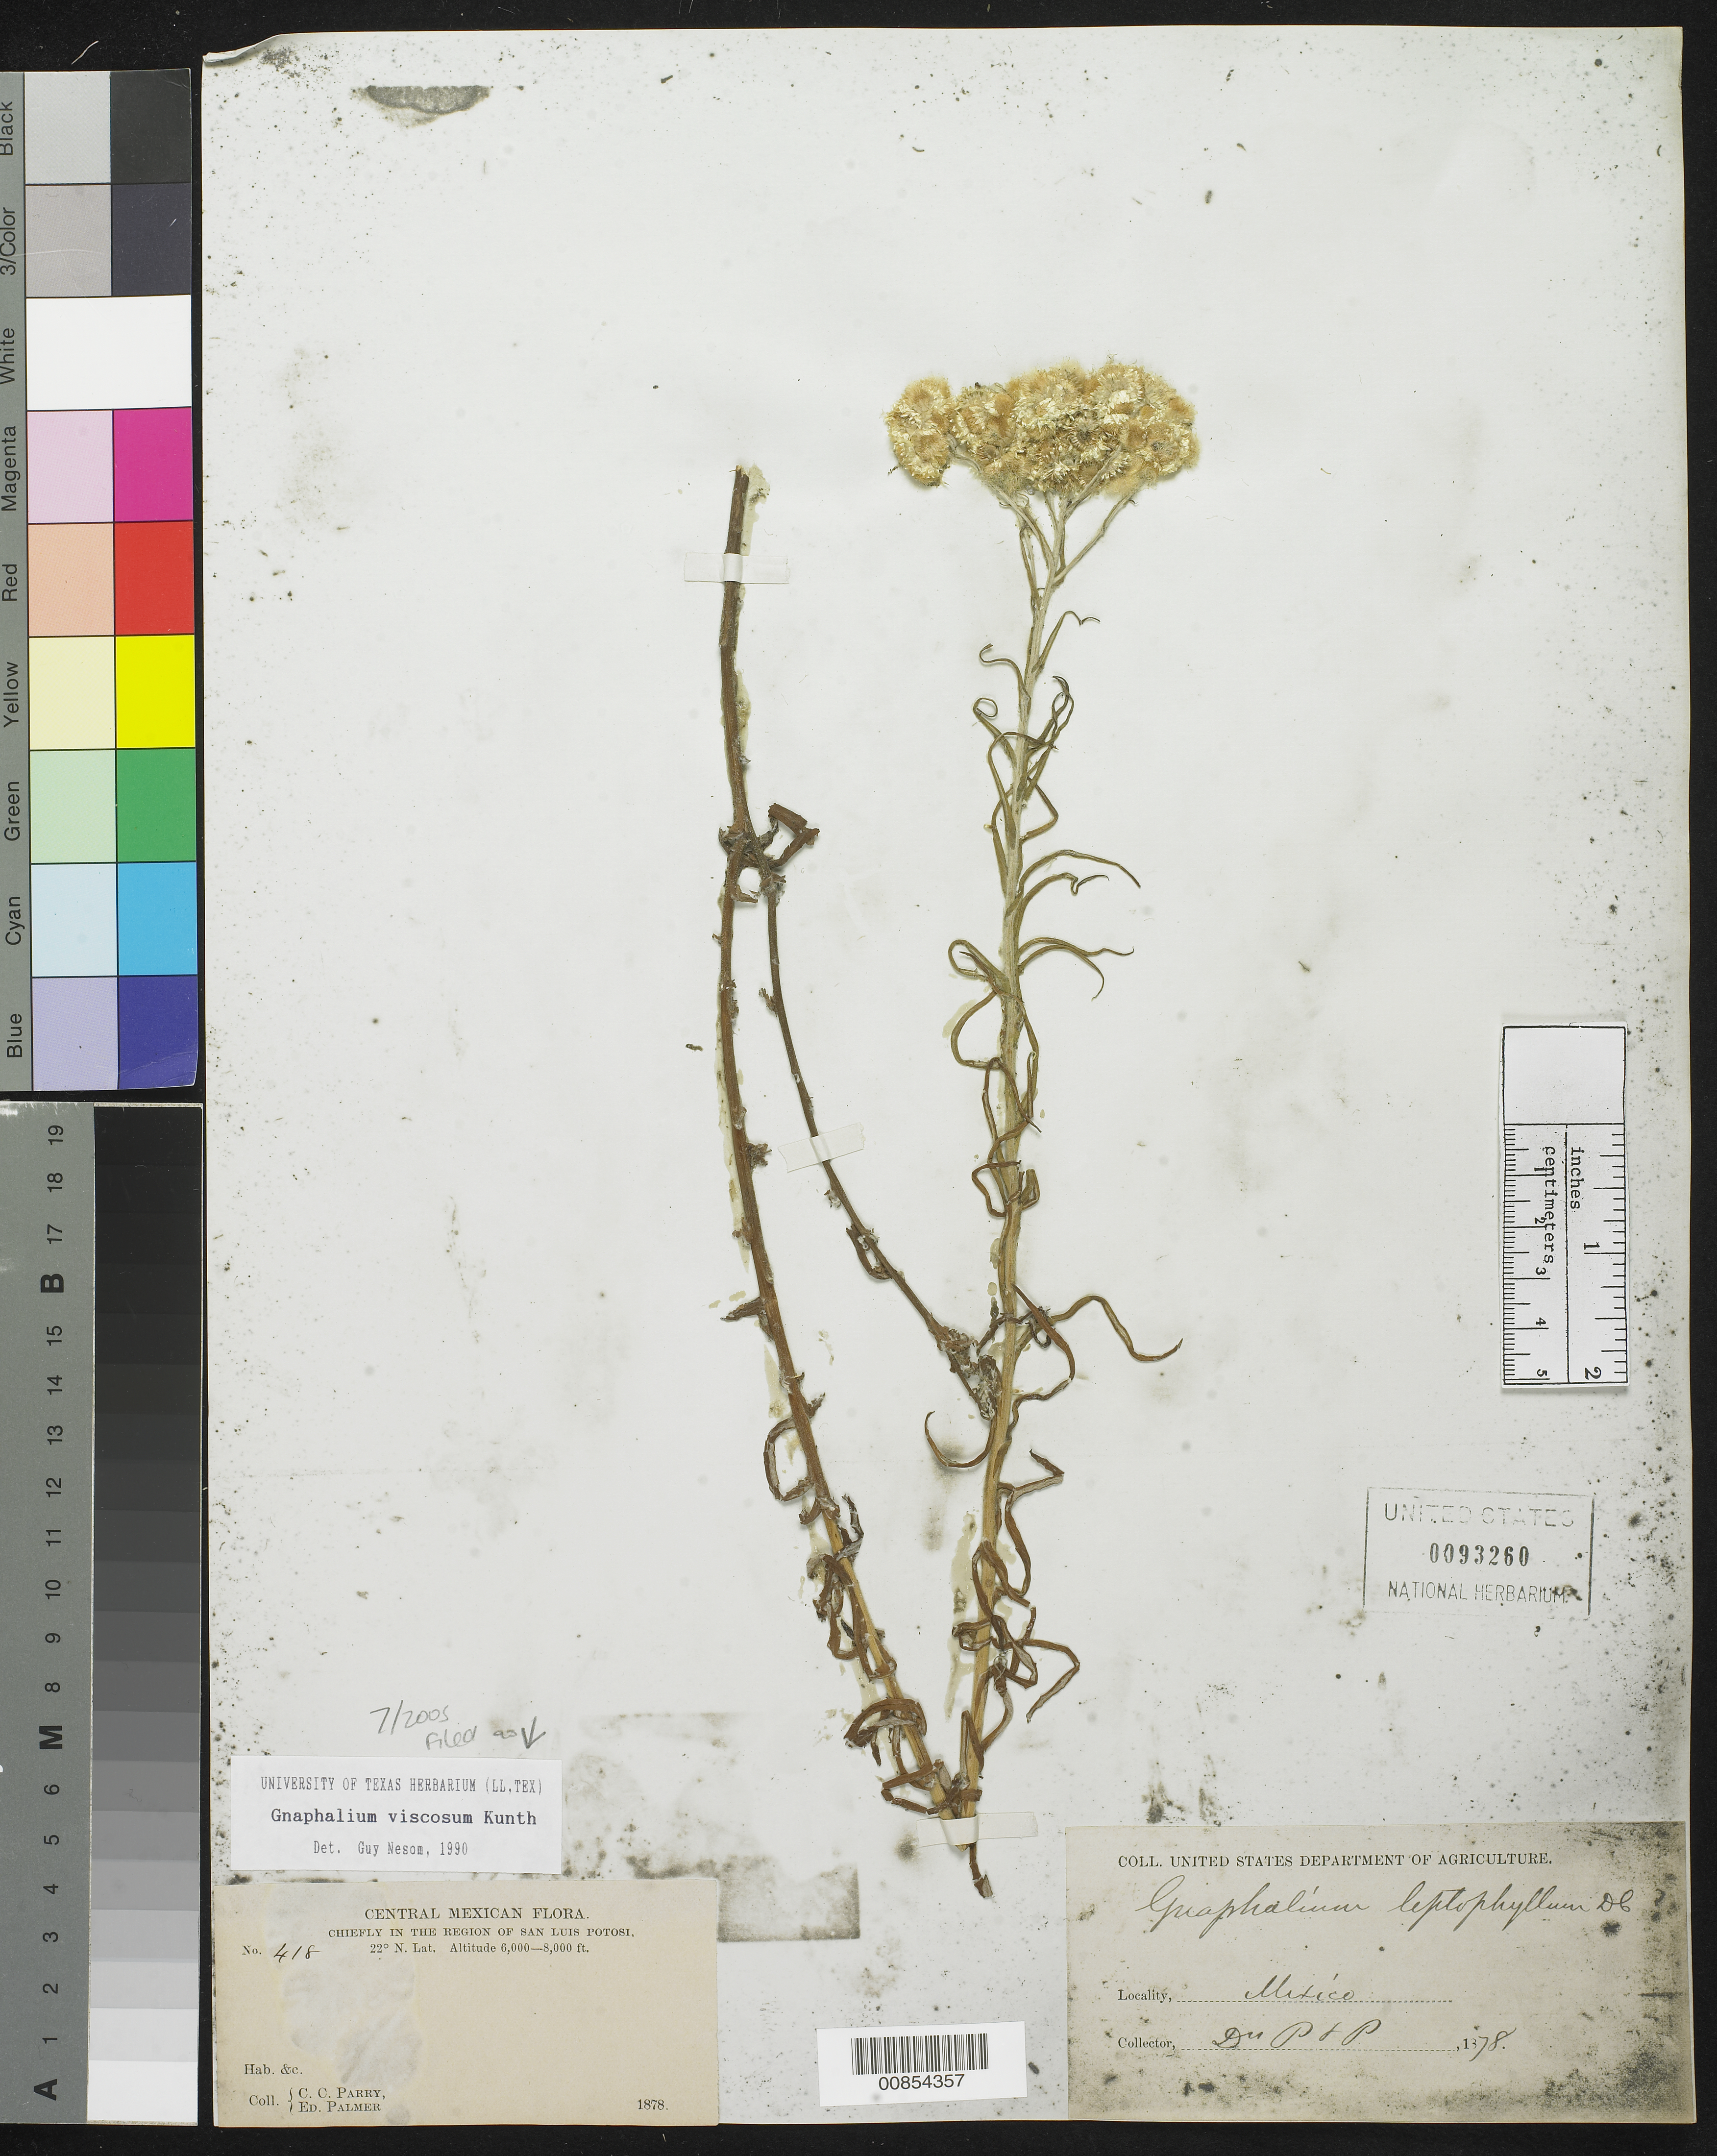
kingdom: Plantae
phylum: Tracheophyta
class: Magnoliopsida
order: Asterales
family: Asteraceae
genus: Pseudognaphalium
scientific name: Pseudognaphalium viscosum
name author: (Kunth) Anderb.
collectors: C. C. Parry & E. Palmer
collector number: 418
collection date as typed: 1878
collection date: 1878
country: Mexico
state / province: San Luis Potosí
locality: Chiefly in the region of San Luis Potosí.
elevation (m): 1829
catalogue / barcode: US 93260